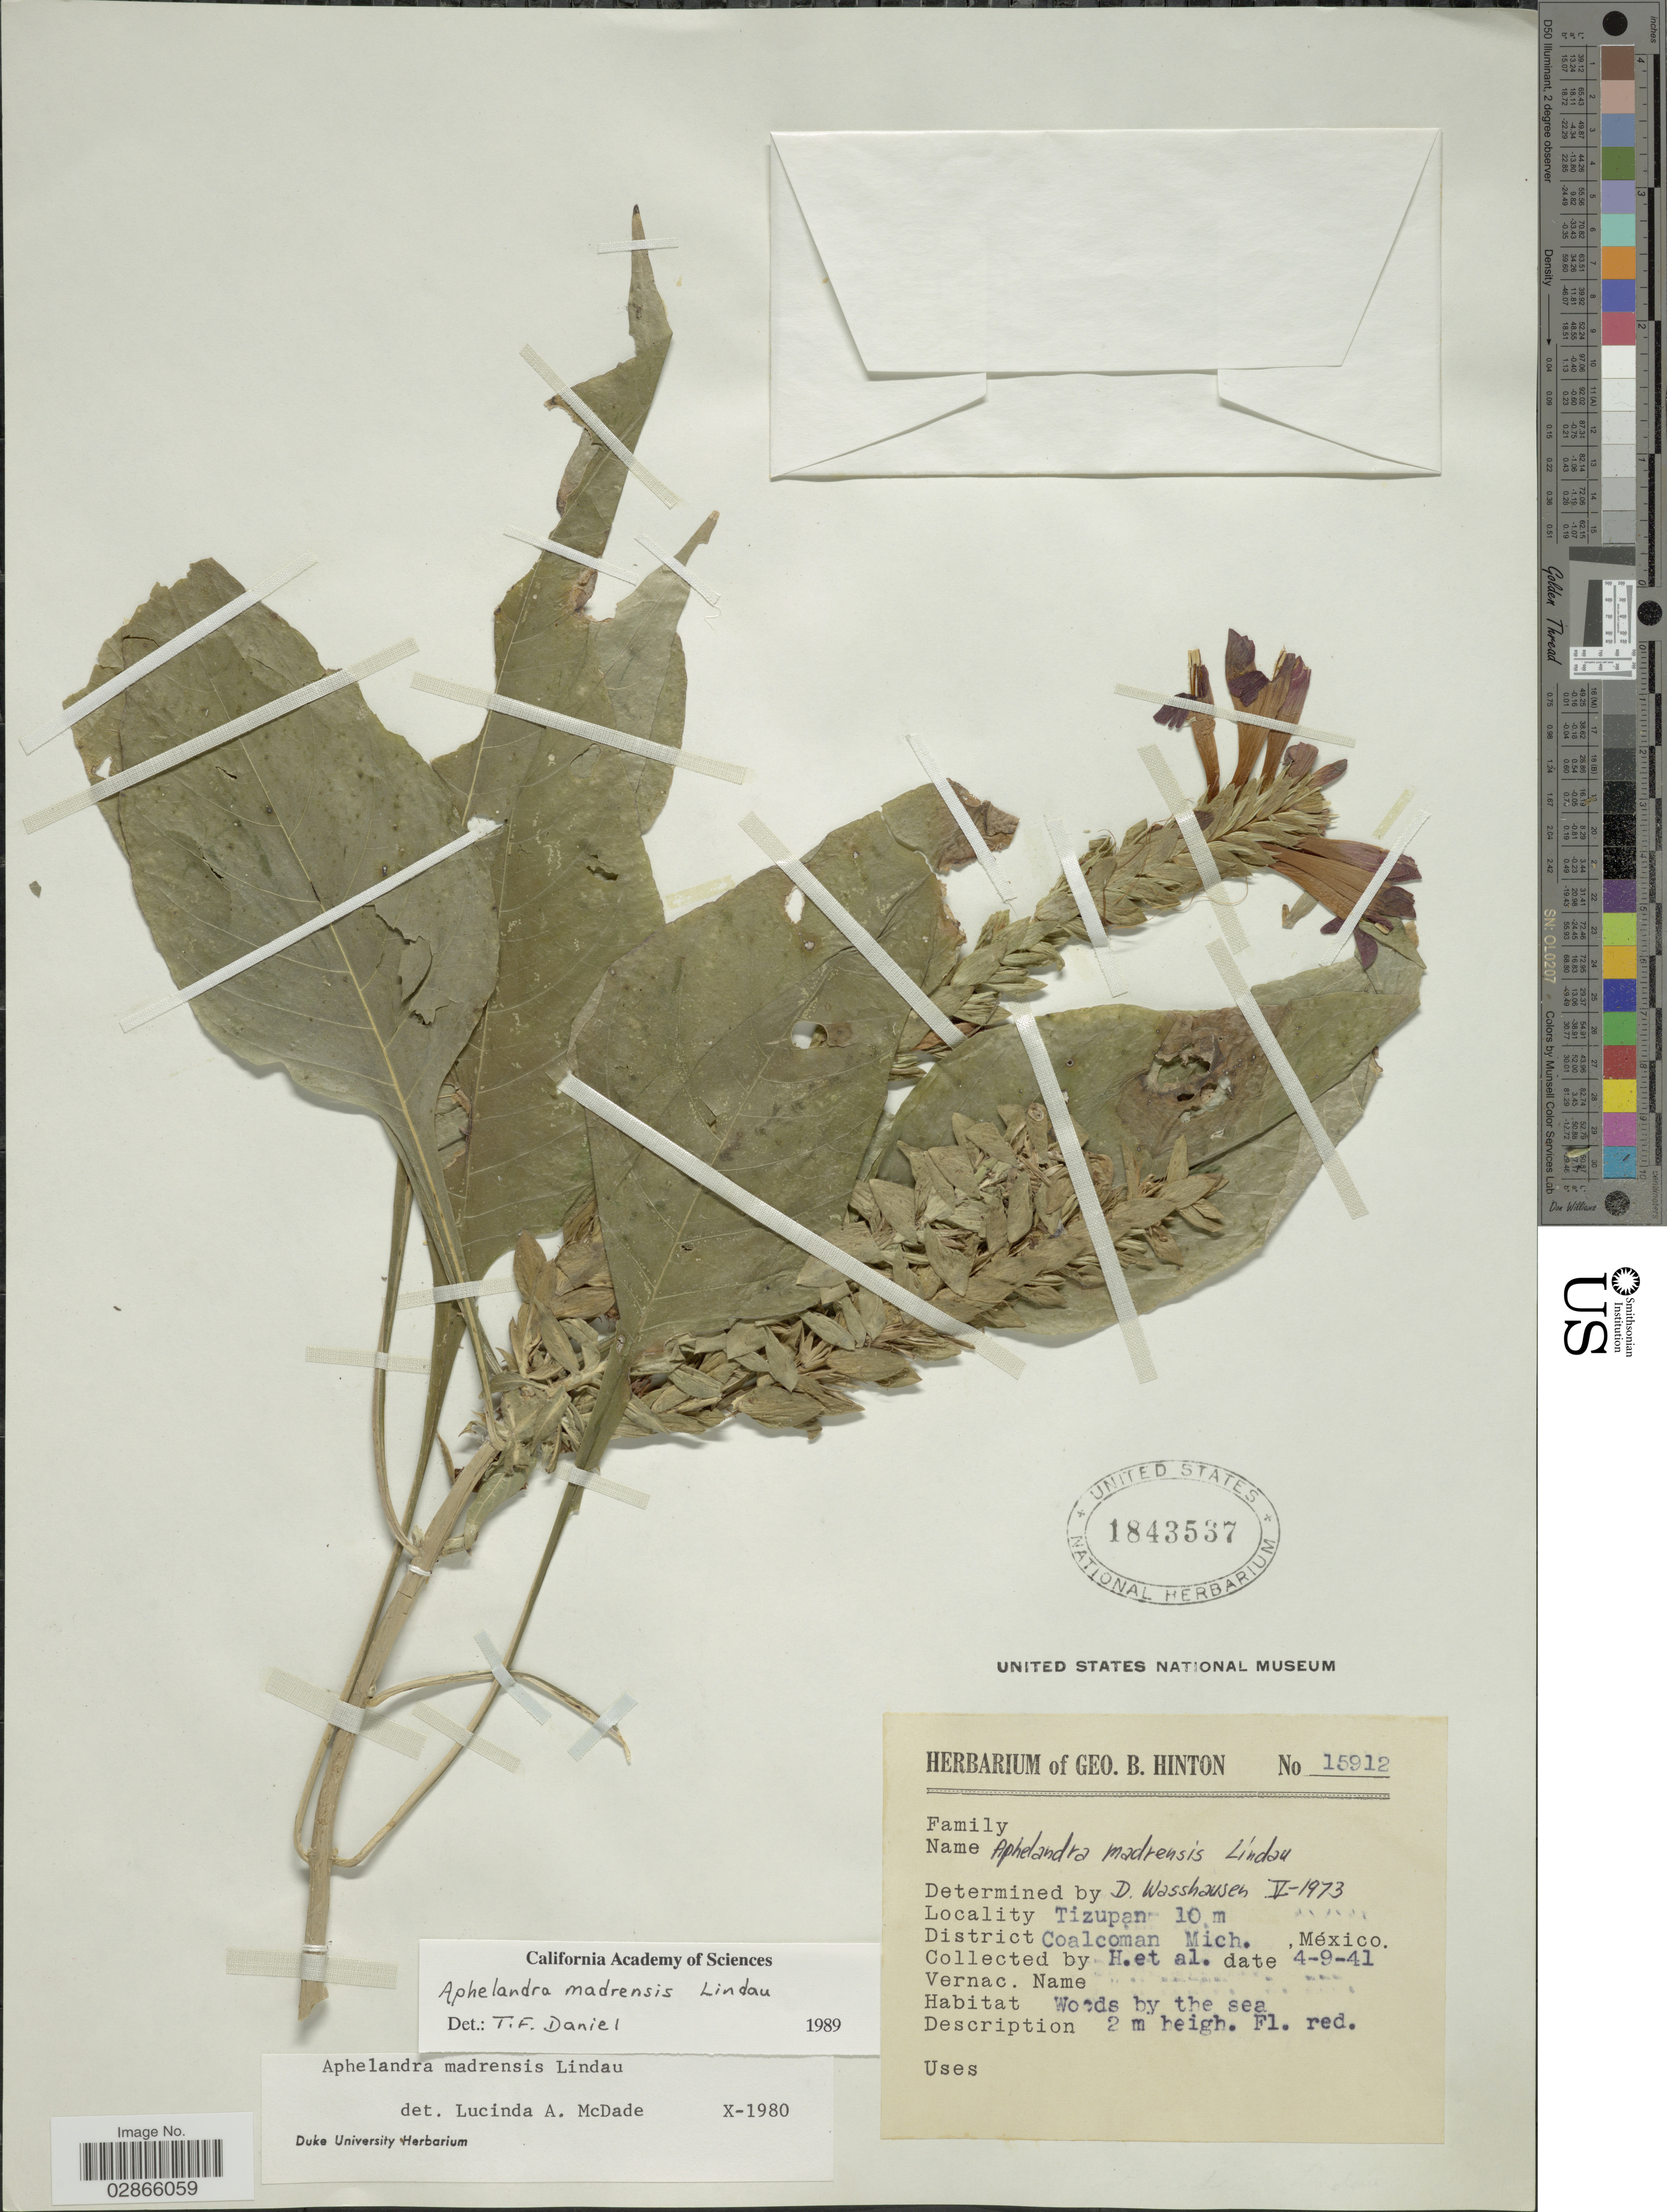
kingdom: Plantae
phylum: Tracheophyta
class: Magnoliopsida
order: Lamiales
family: Acanthaceae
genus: Aphelandra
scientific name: Aphelandra madrensis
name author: Lindau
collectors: G. B. Hinton & et al.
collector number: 15912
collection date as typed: Transcribed d/m/y: 4/9/41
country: Mexico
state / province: Michoacán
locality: Tizupan. District Coalcoman.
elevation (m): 10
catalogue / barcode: US 1843537